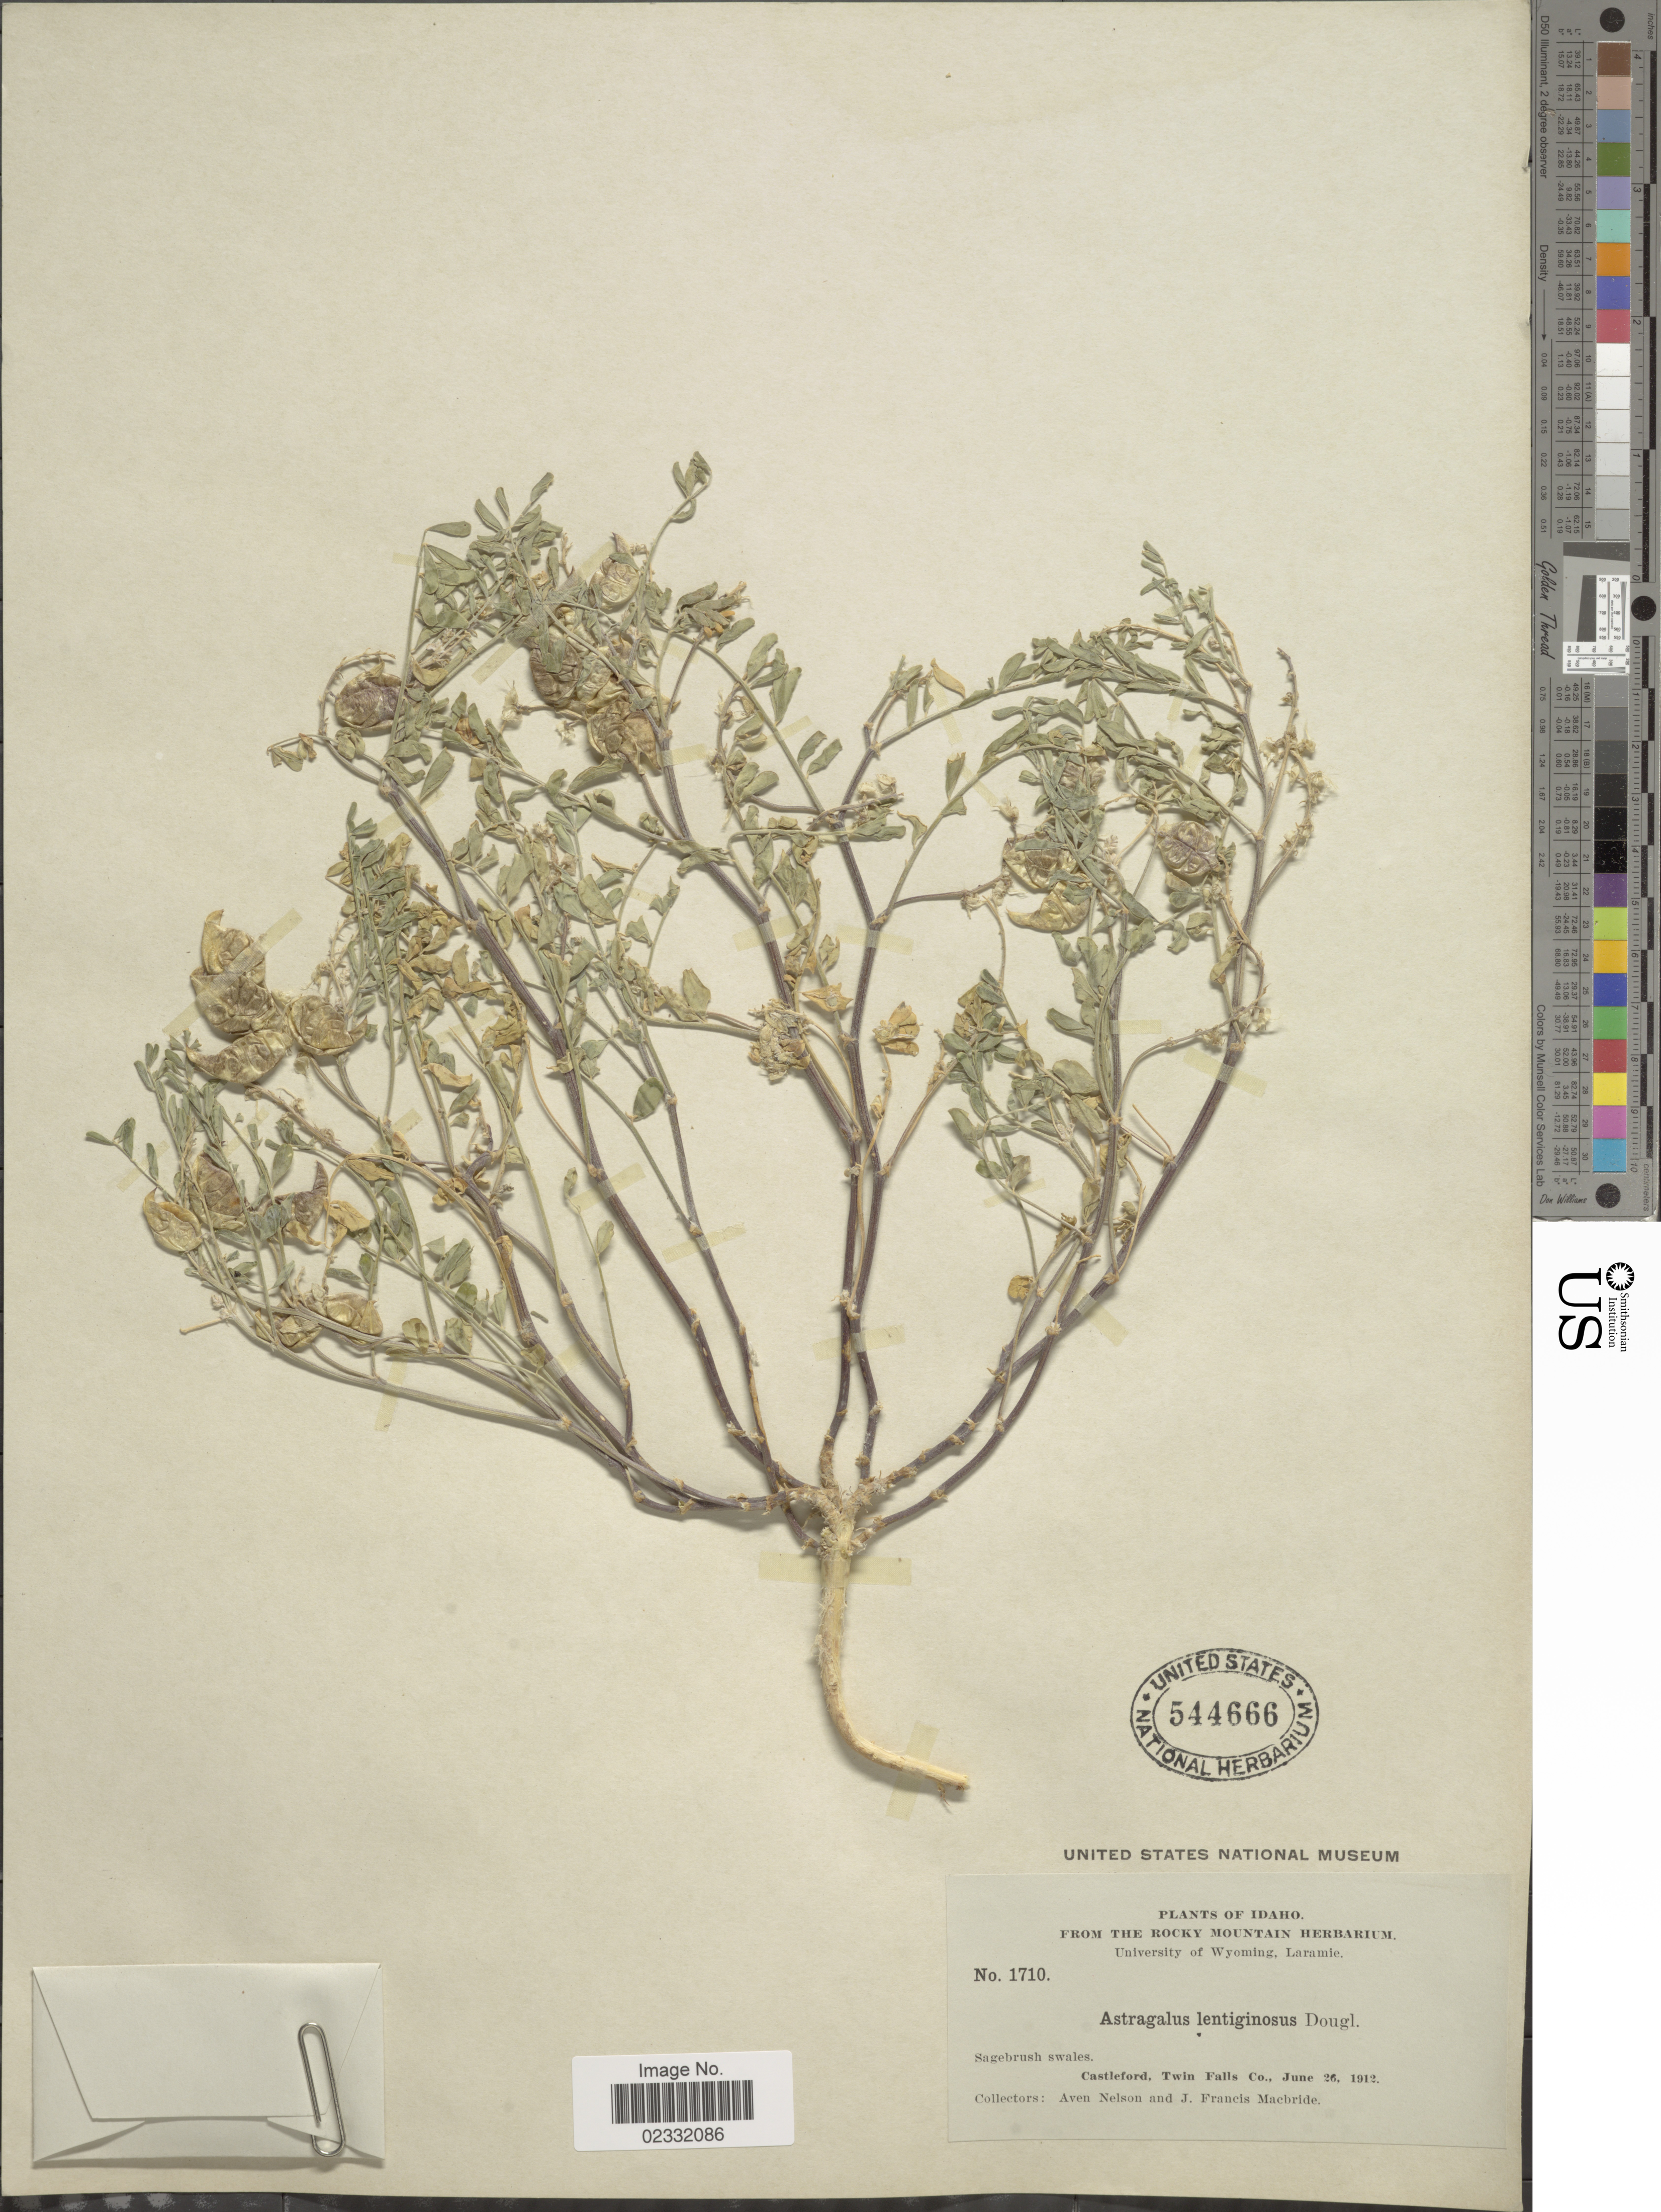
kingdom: Plantae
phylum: Tracheophyta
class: Magnoliopsida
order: Fabales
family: Fabaceae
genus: Astragalus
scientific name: Astragalus lentiginosus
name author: Douglas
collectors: A. Nelson & J. F. Macbride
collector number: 1710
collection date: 1912-06-26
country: United States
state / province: Idaho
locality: Sagebrush swales. Castleford, Twin Falls Co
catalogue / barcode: US 544666